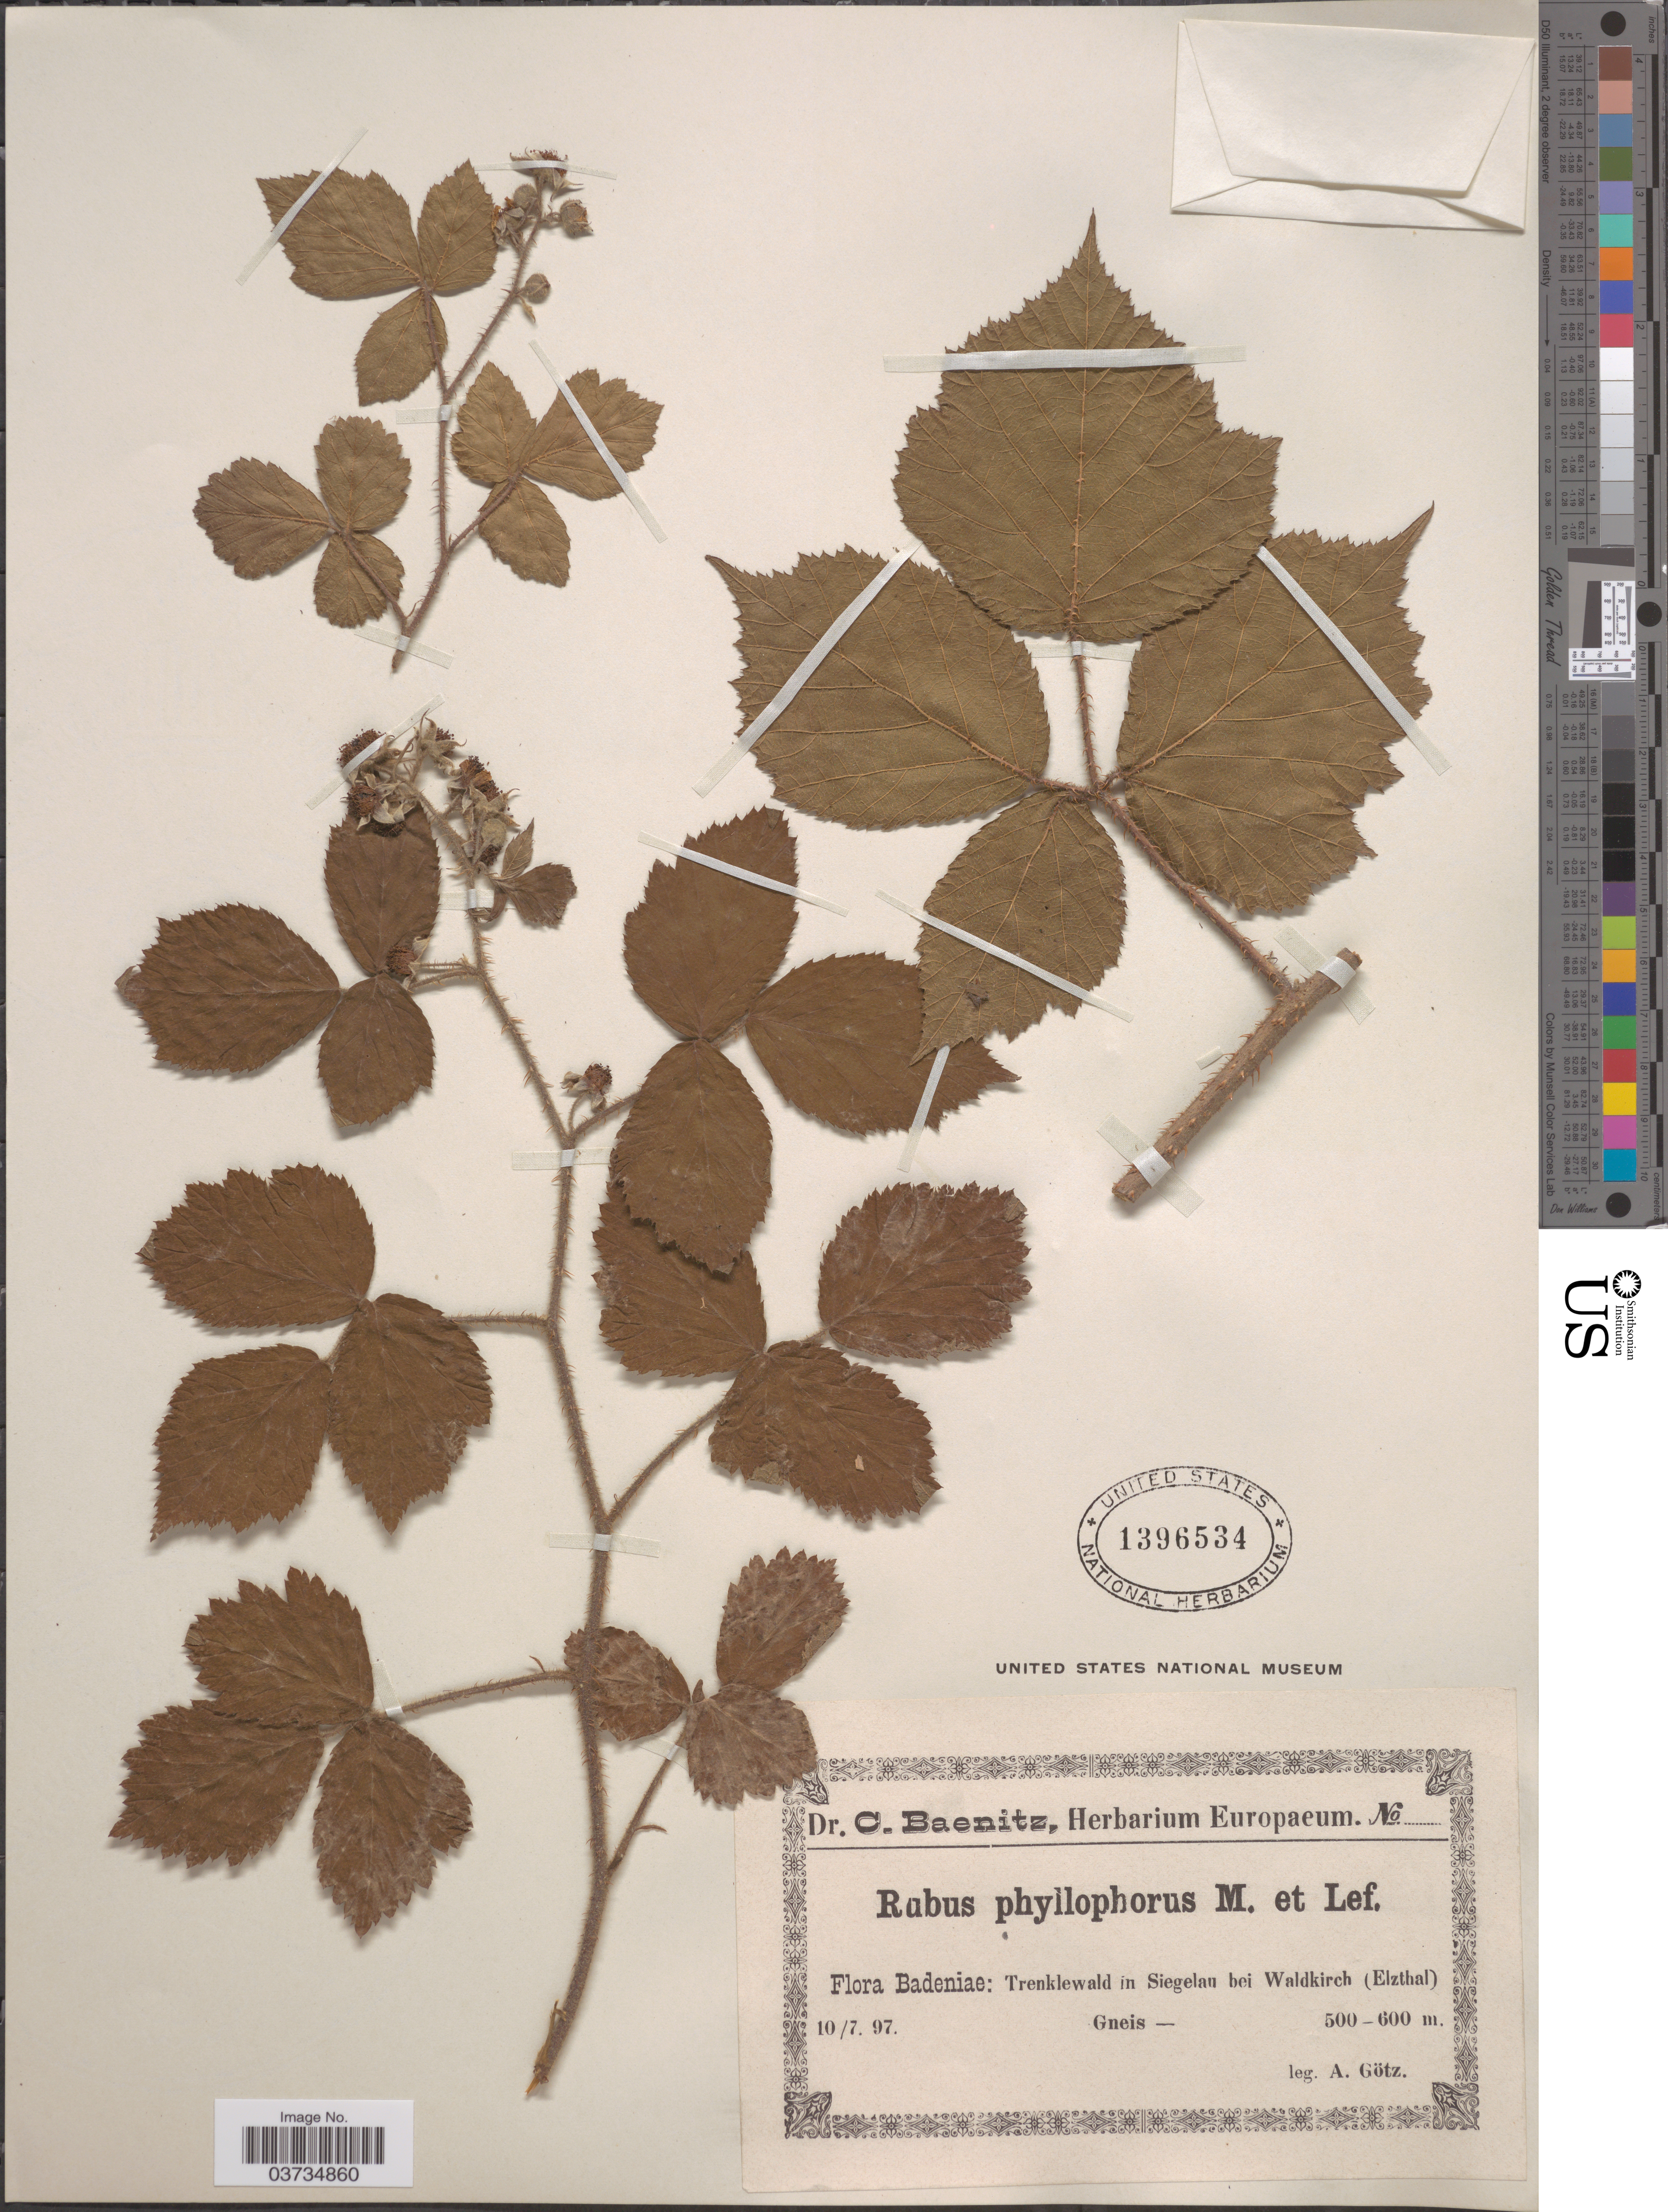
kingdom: Plantae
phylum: Tracheophyta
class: Magnoliopsida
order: Rosales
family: Rosaceae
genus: Rubus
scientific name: Rubus phyllophorus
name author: Lefèvre & P.J. Müll.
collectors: A. Götz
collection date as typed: Transcribed d/m/y: 10/7/97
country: Germany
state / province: Baden-Württemberg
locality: Badeniae: Trenklewald in Siegelau bei Waldkirch (Elzthal).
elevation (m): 500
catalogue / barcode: US 1396534